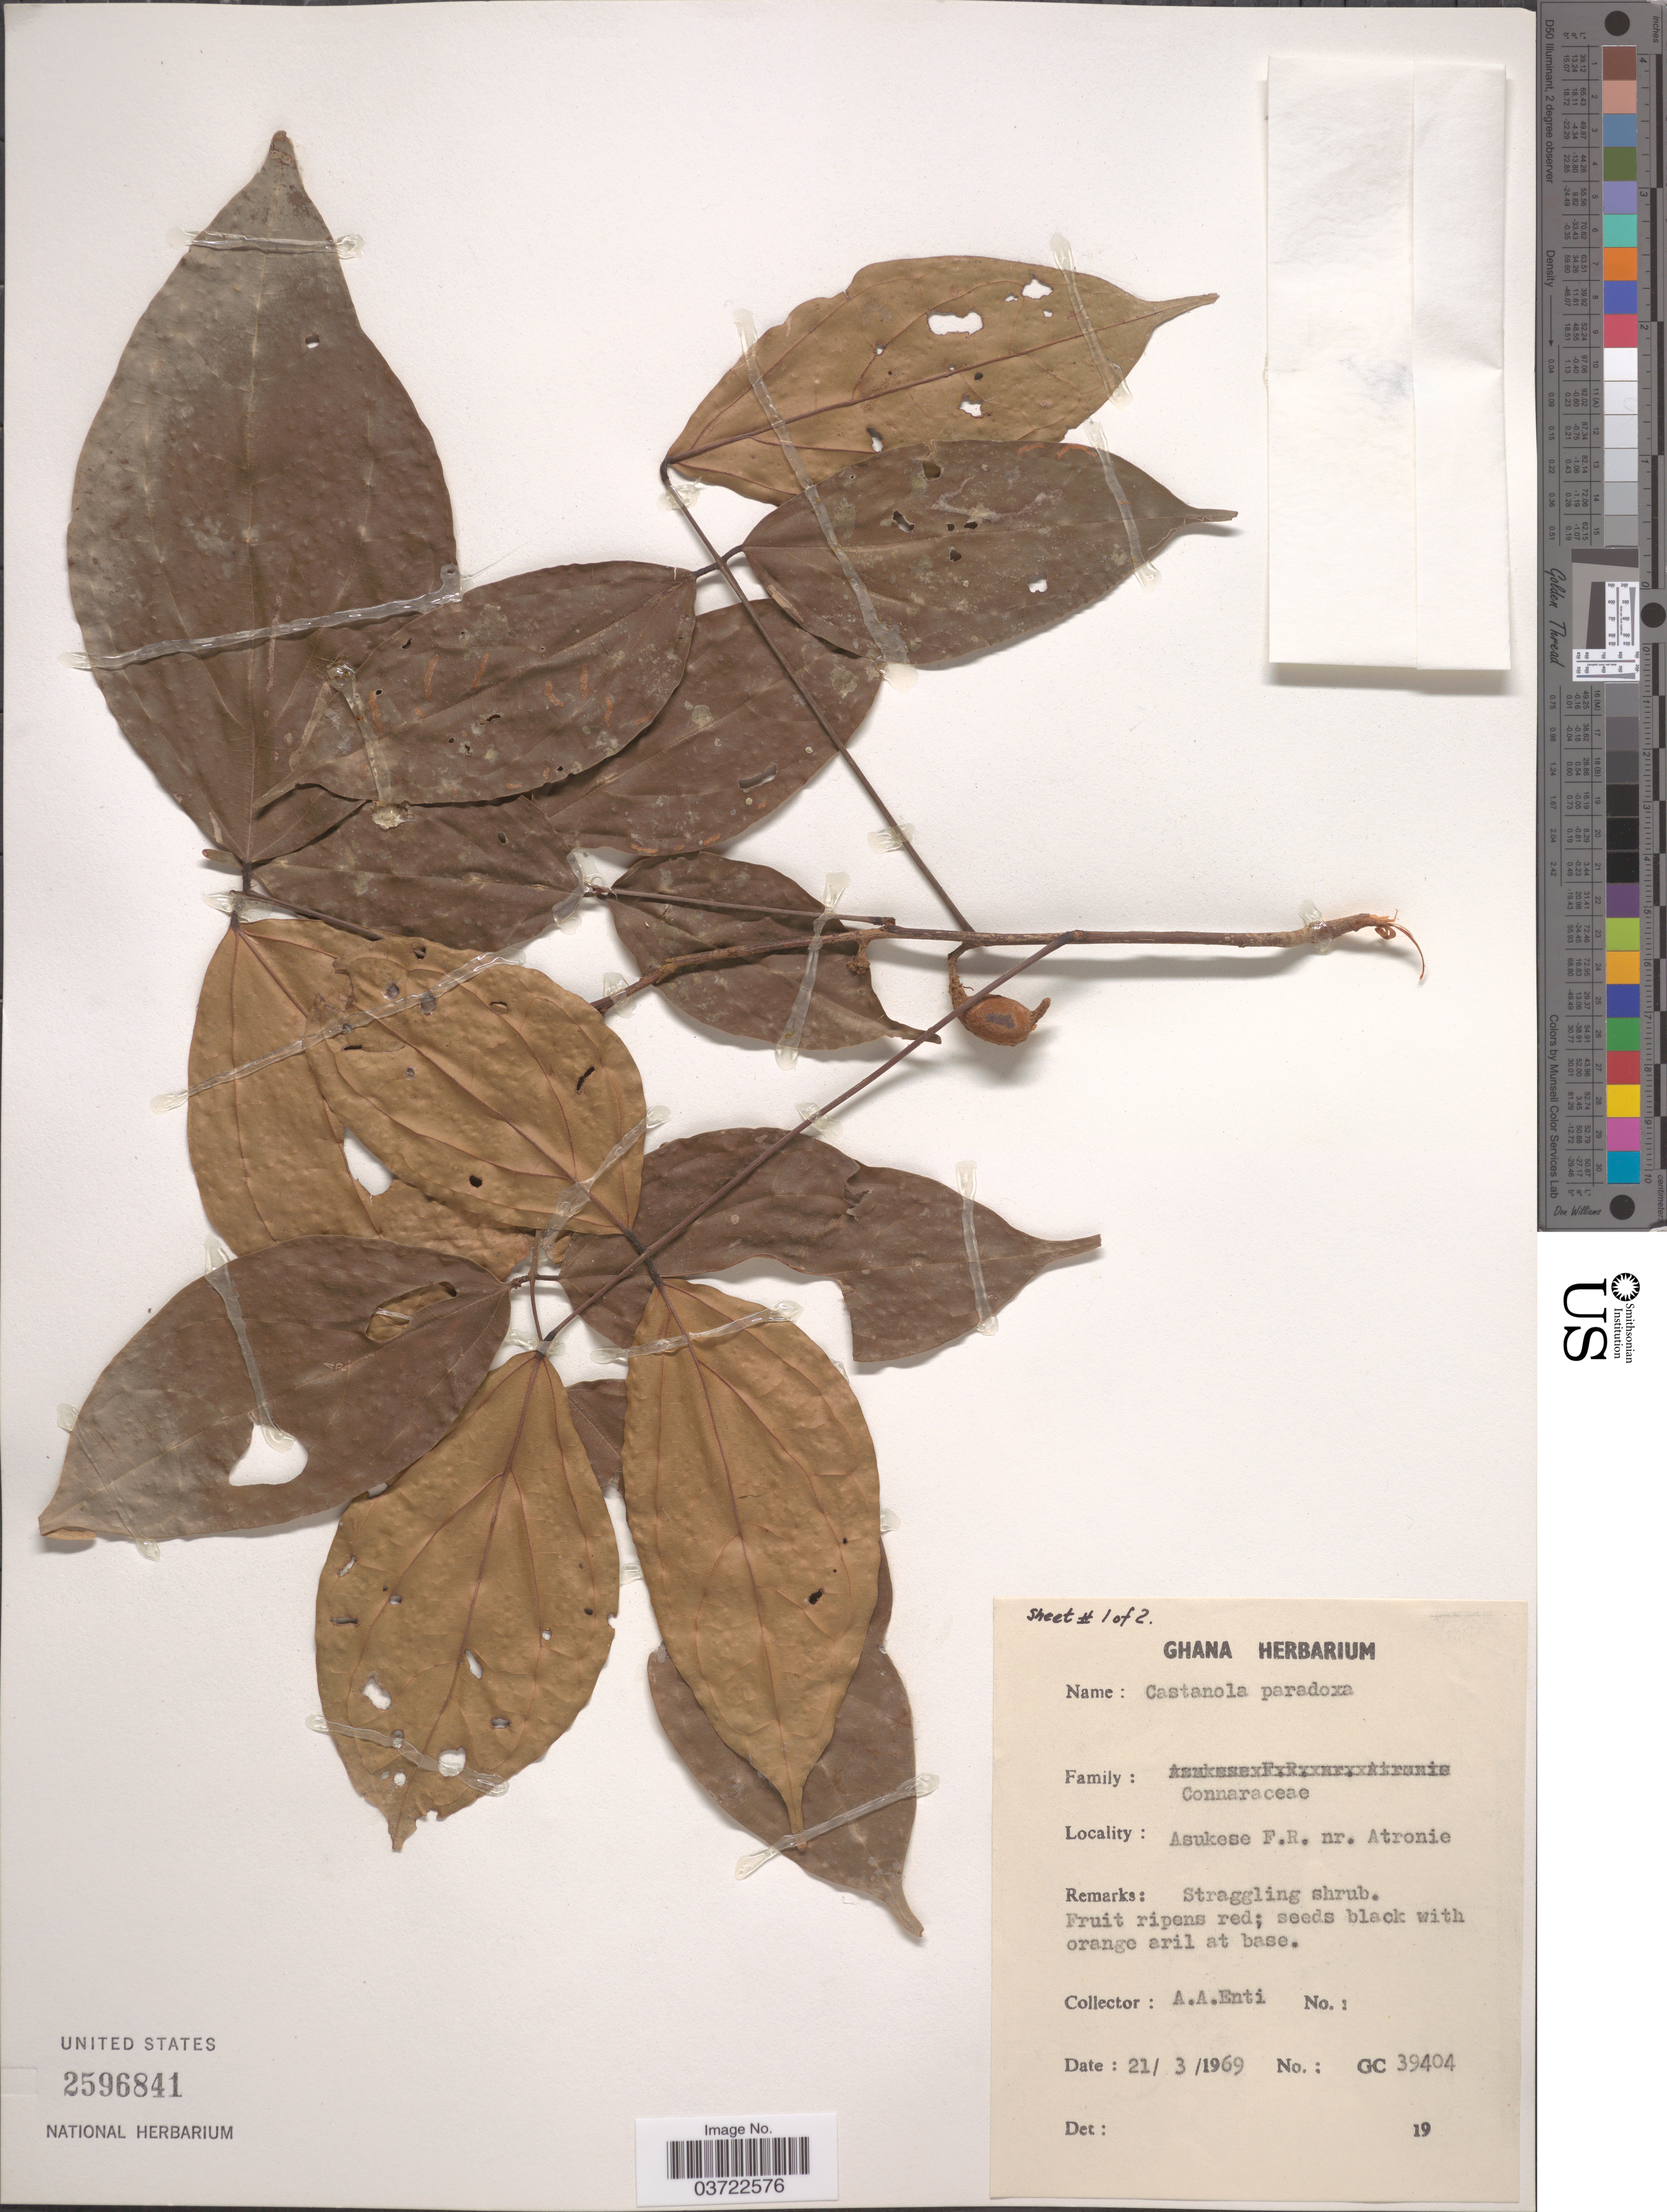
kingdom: Plantae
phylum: Tracheophyta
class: Magnoliopsida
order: Oxalidales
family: Connaraceae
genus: Agelaea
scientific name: Agelaea paradoxa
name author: Gilg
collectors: A. Enti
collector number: GC39404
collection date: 1969-03-21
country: Ghana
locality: Asukese F.R. nr. Atronie.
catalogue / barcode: US 2596841